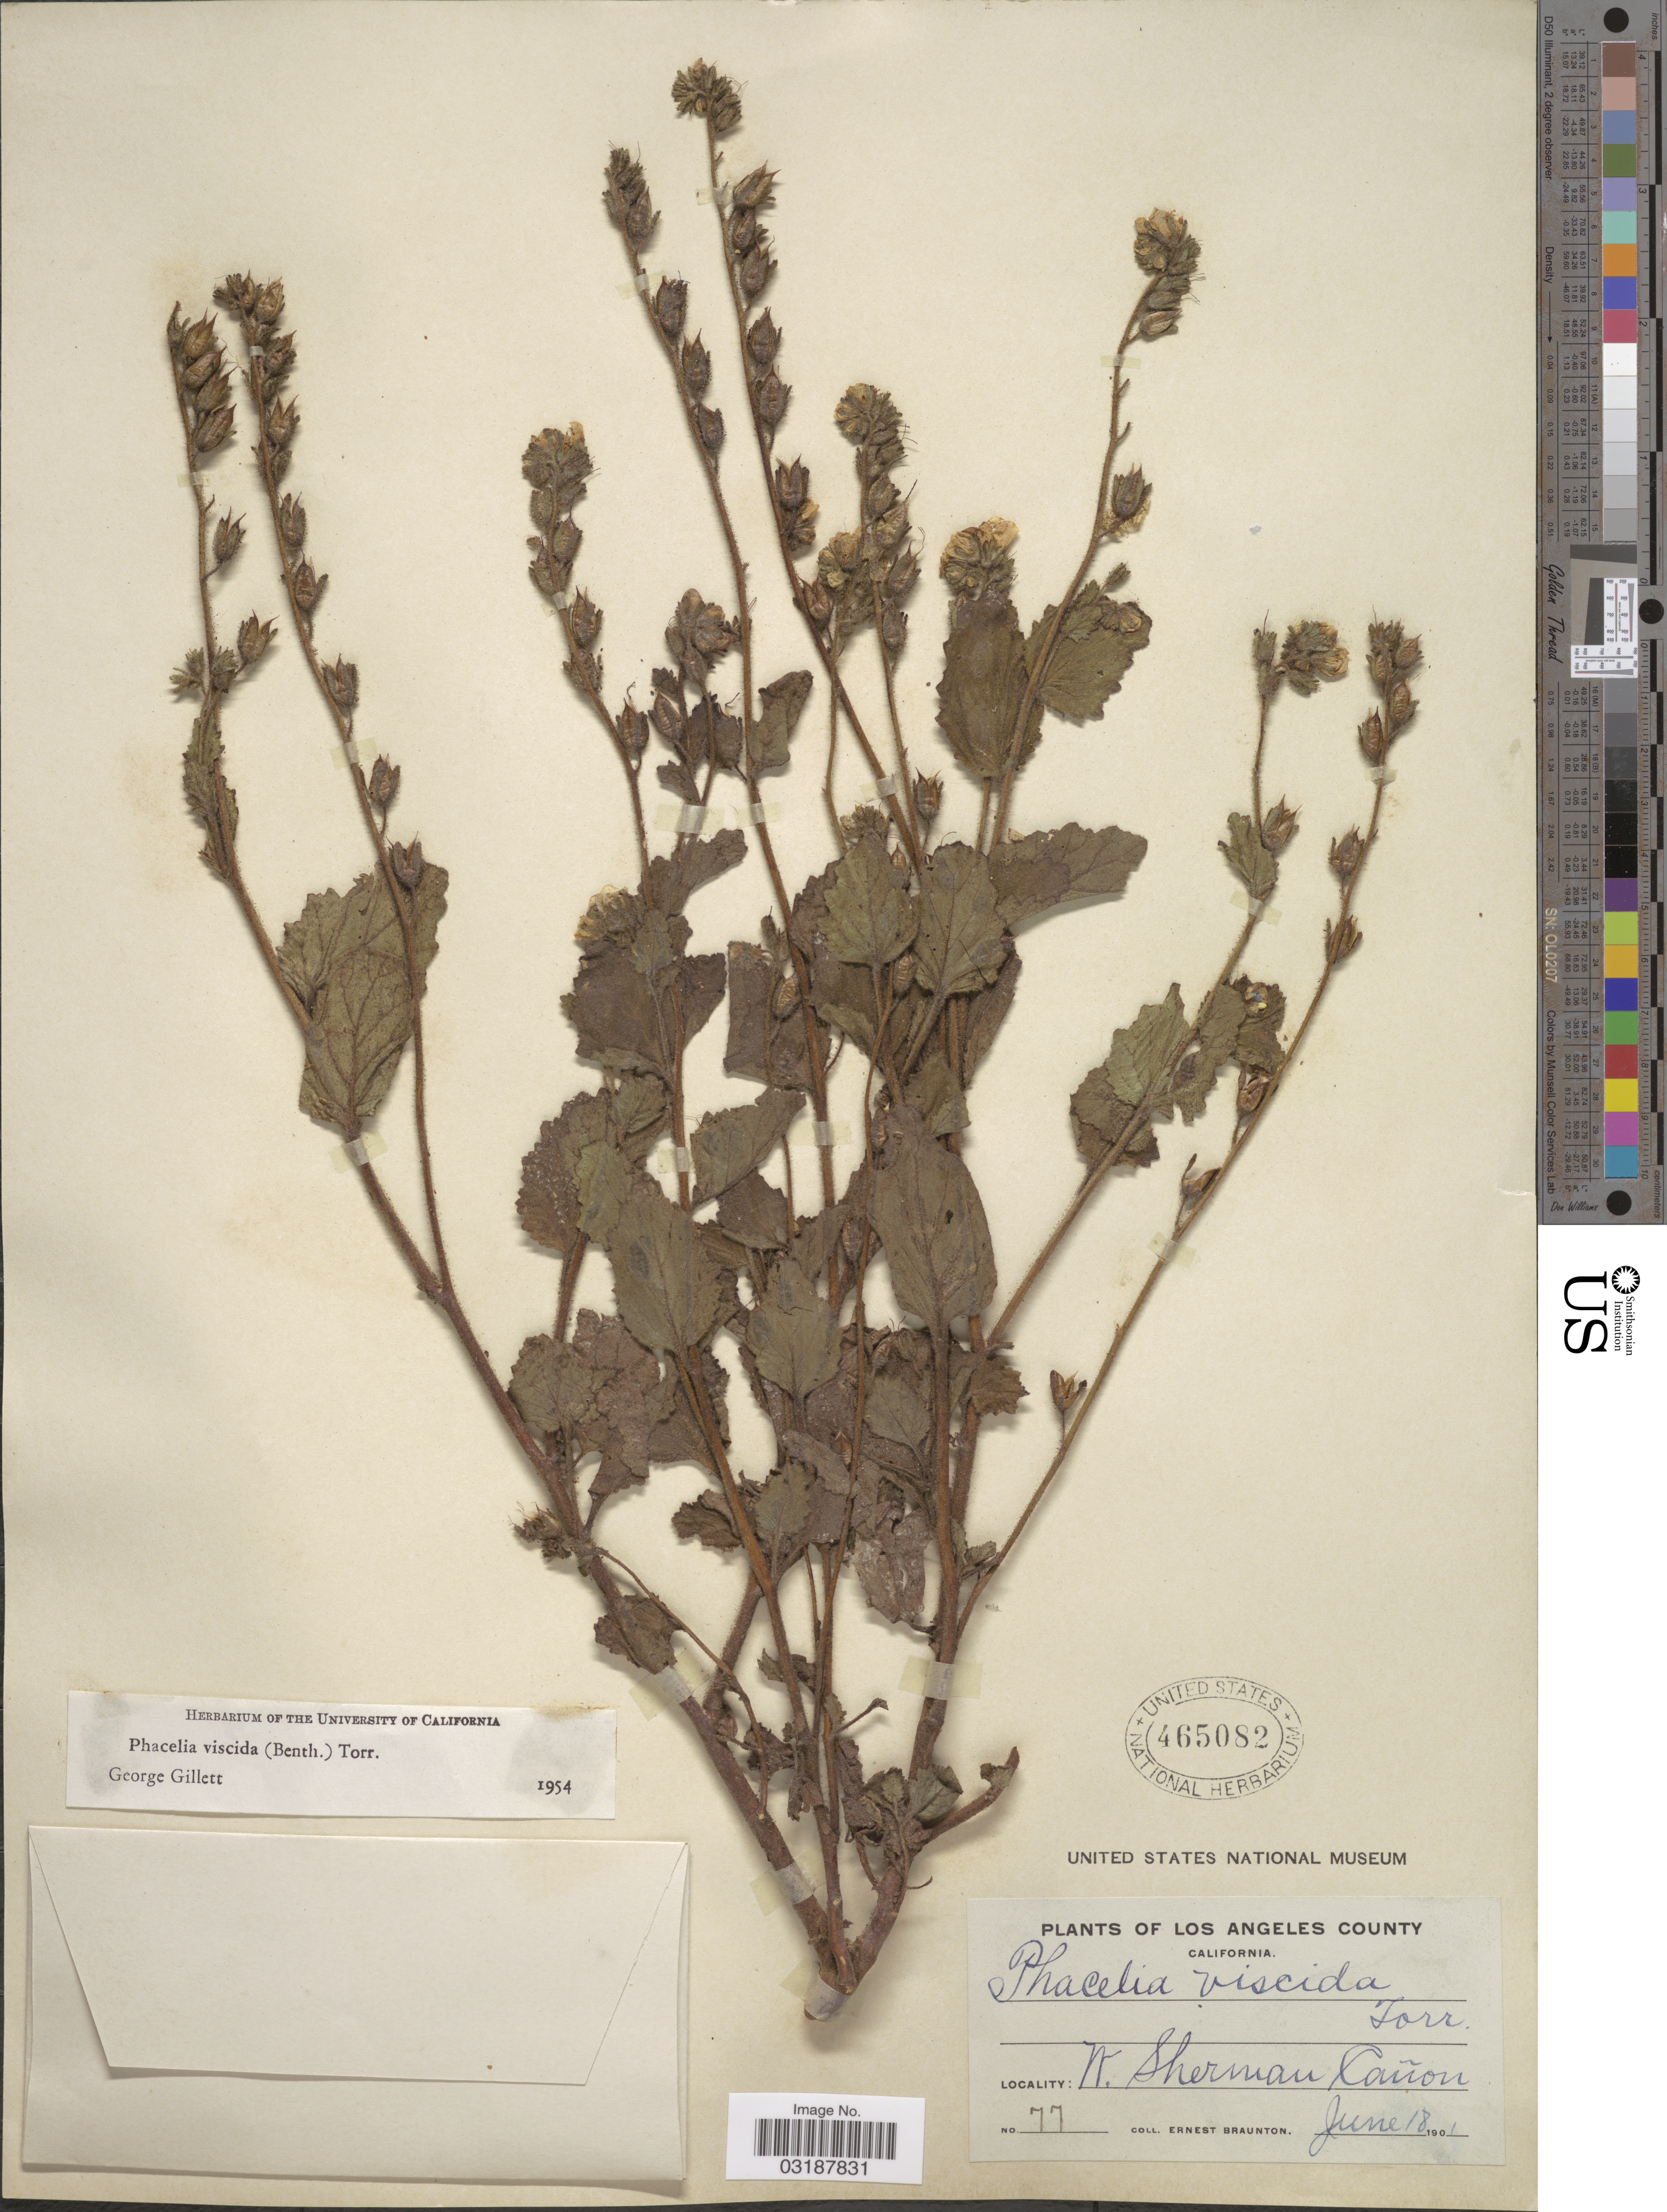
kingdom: Plantae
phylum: Tracheophyta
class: Magnoliopsida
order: Boraginales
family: Hydrophyllaceae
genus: Phacelia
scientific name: Phacelia viscida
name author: (Benth.) Torr.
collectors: E. Braunton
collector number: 77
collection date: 1901-06-18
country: United States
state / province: California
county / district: Los Angeles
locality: Los Angeles County, W. Sherman Cañon.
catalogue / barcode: US 465082